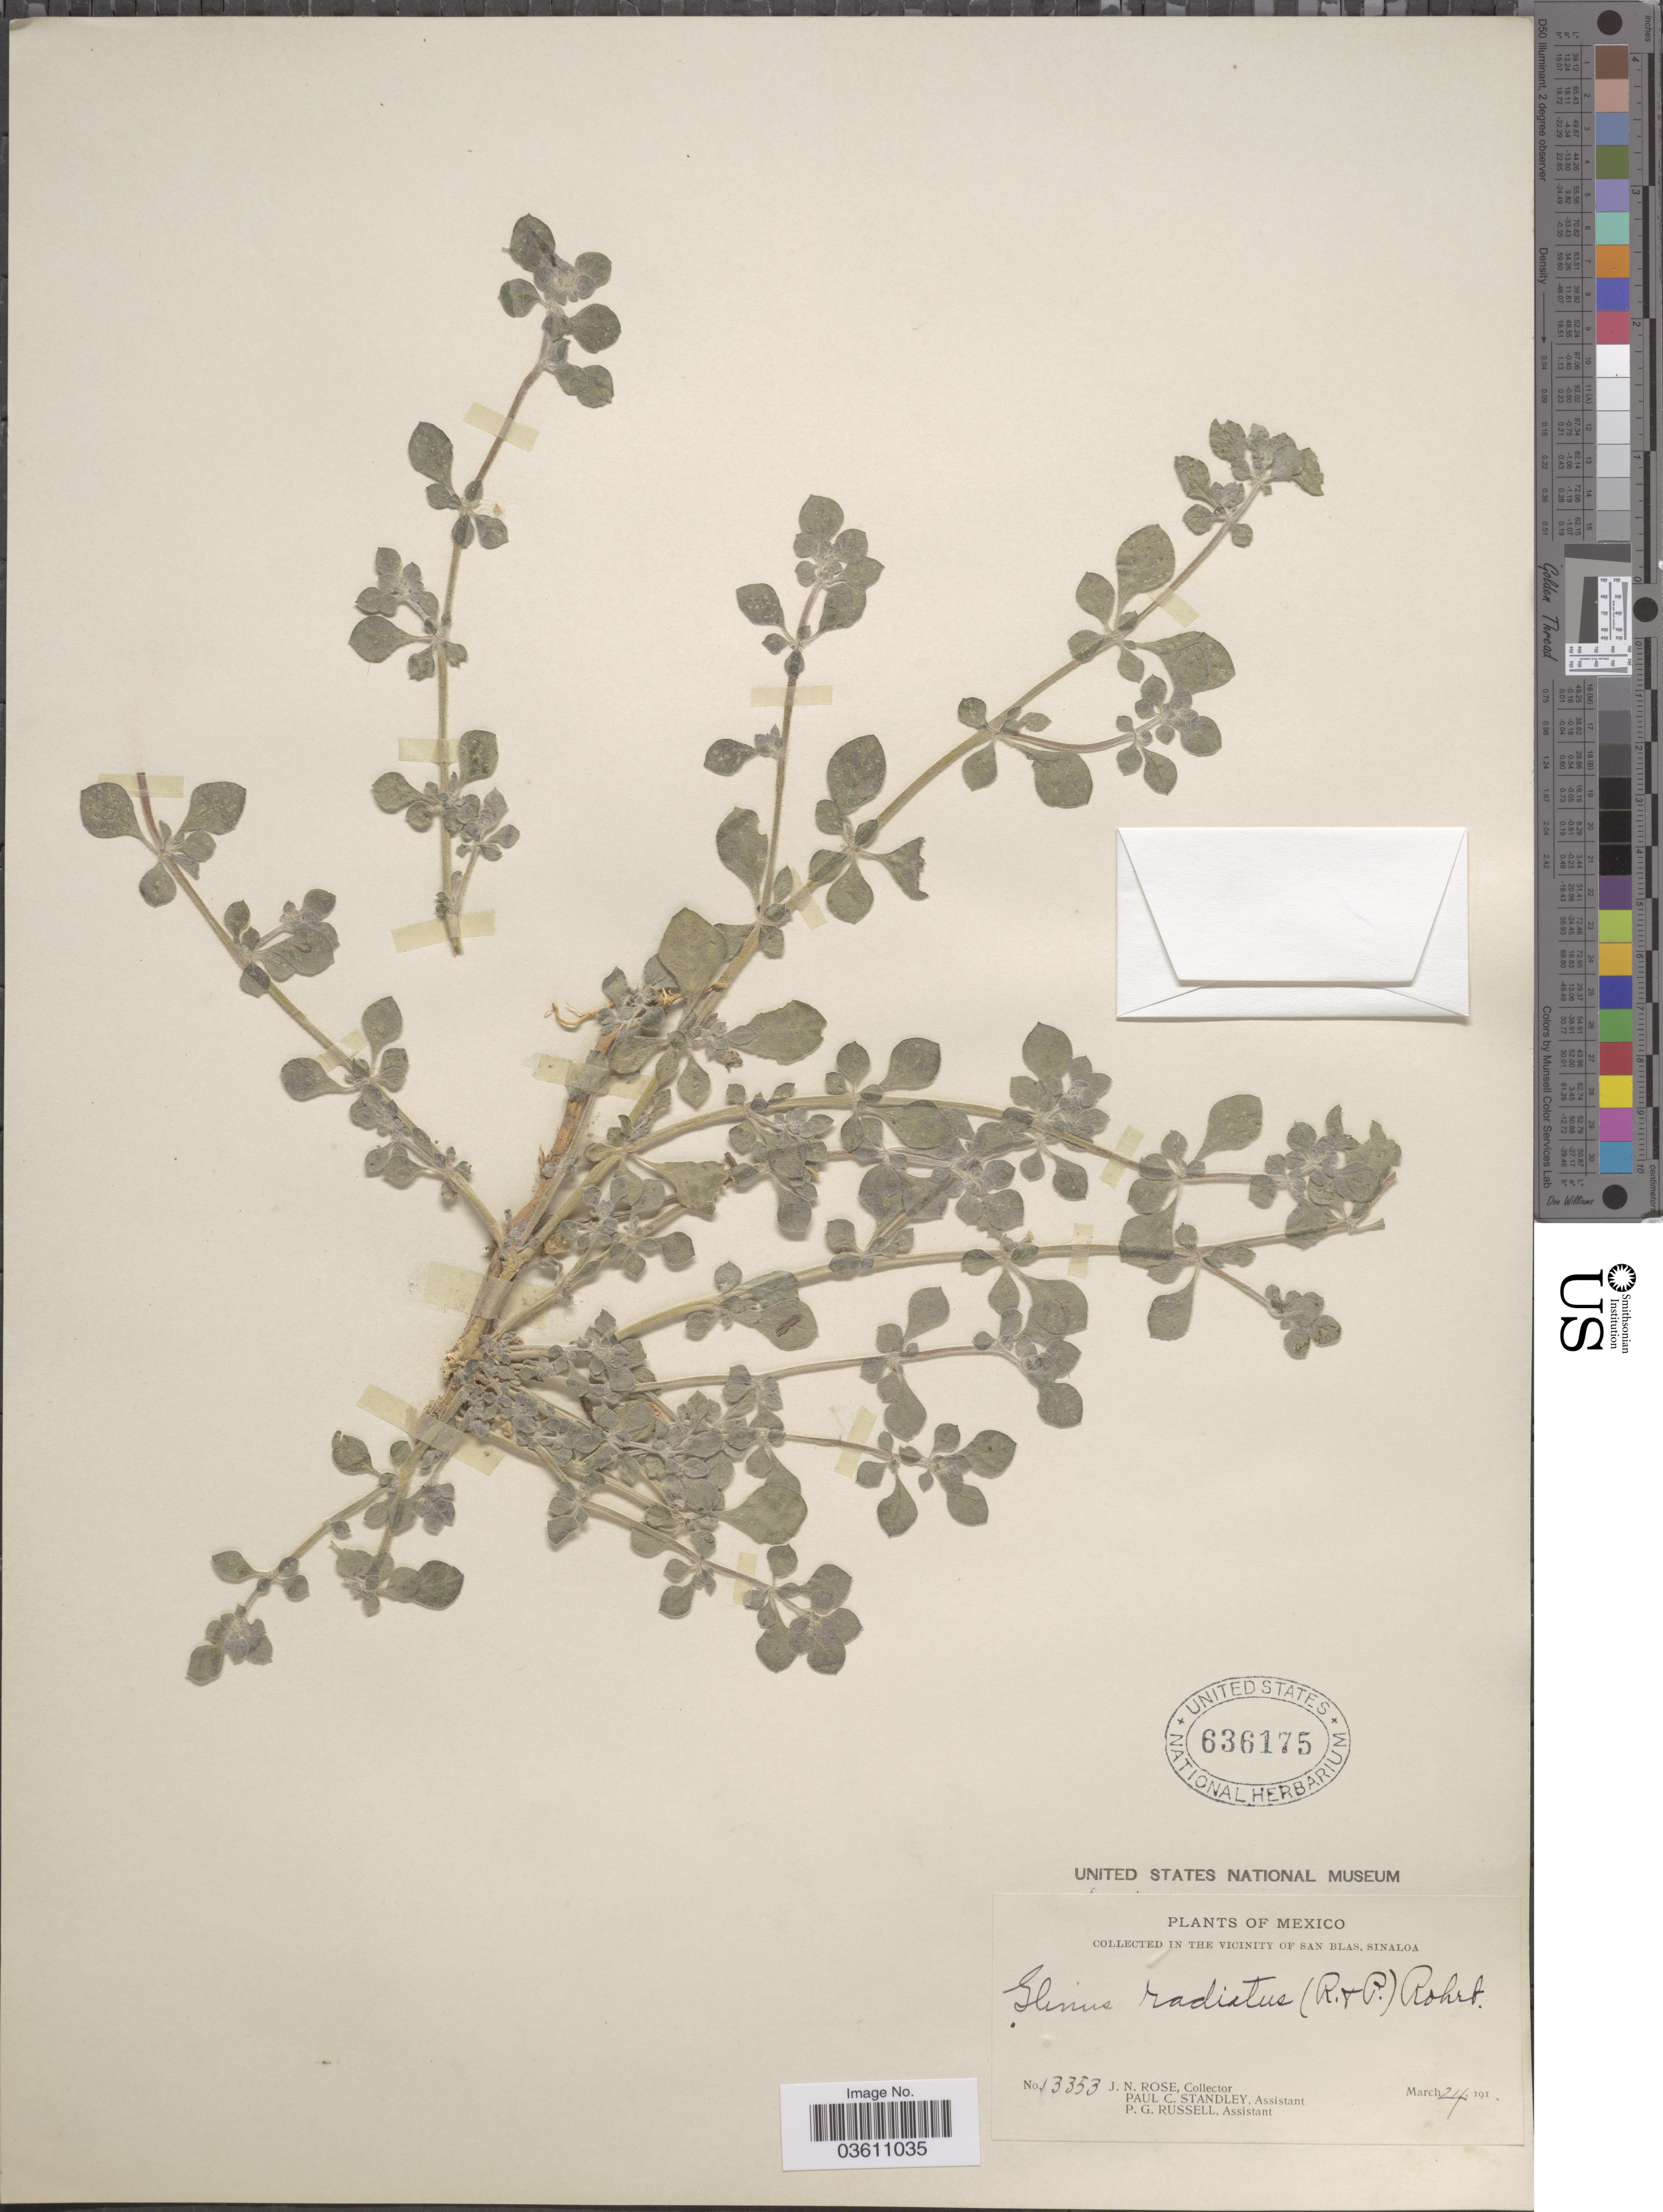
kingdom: Plantae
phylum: Tracheophyta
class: Magnoliopsida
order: Caryophyllales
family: Molluginaceae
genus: Glinus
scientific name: Glinus radiatus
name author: (Ruiz & Pav.) Rohrb.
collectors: J. N. Rose, P. C. Standley & P. G. Russell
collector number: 13353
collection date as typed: March 24, 191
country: Mexico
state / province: Sinaloa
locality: In the vicinity of San Blas.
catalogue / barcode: US 636175